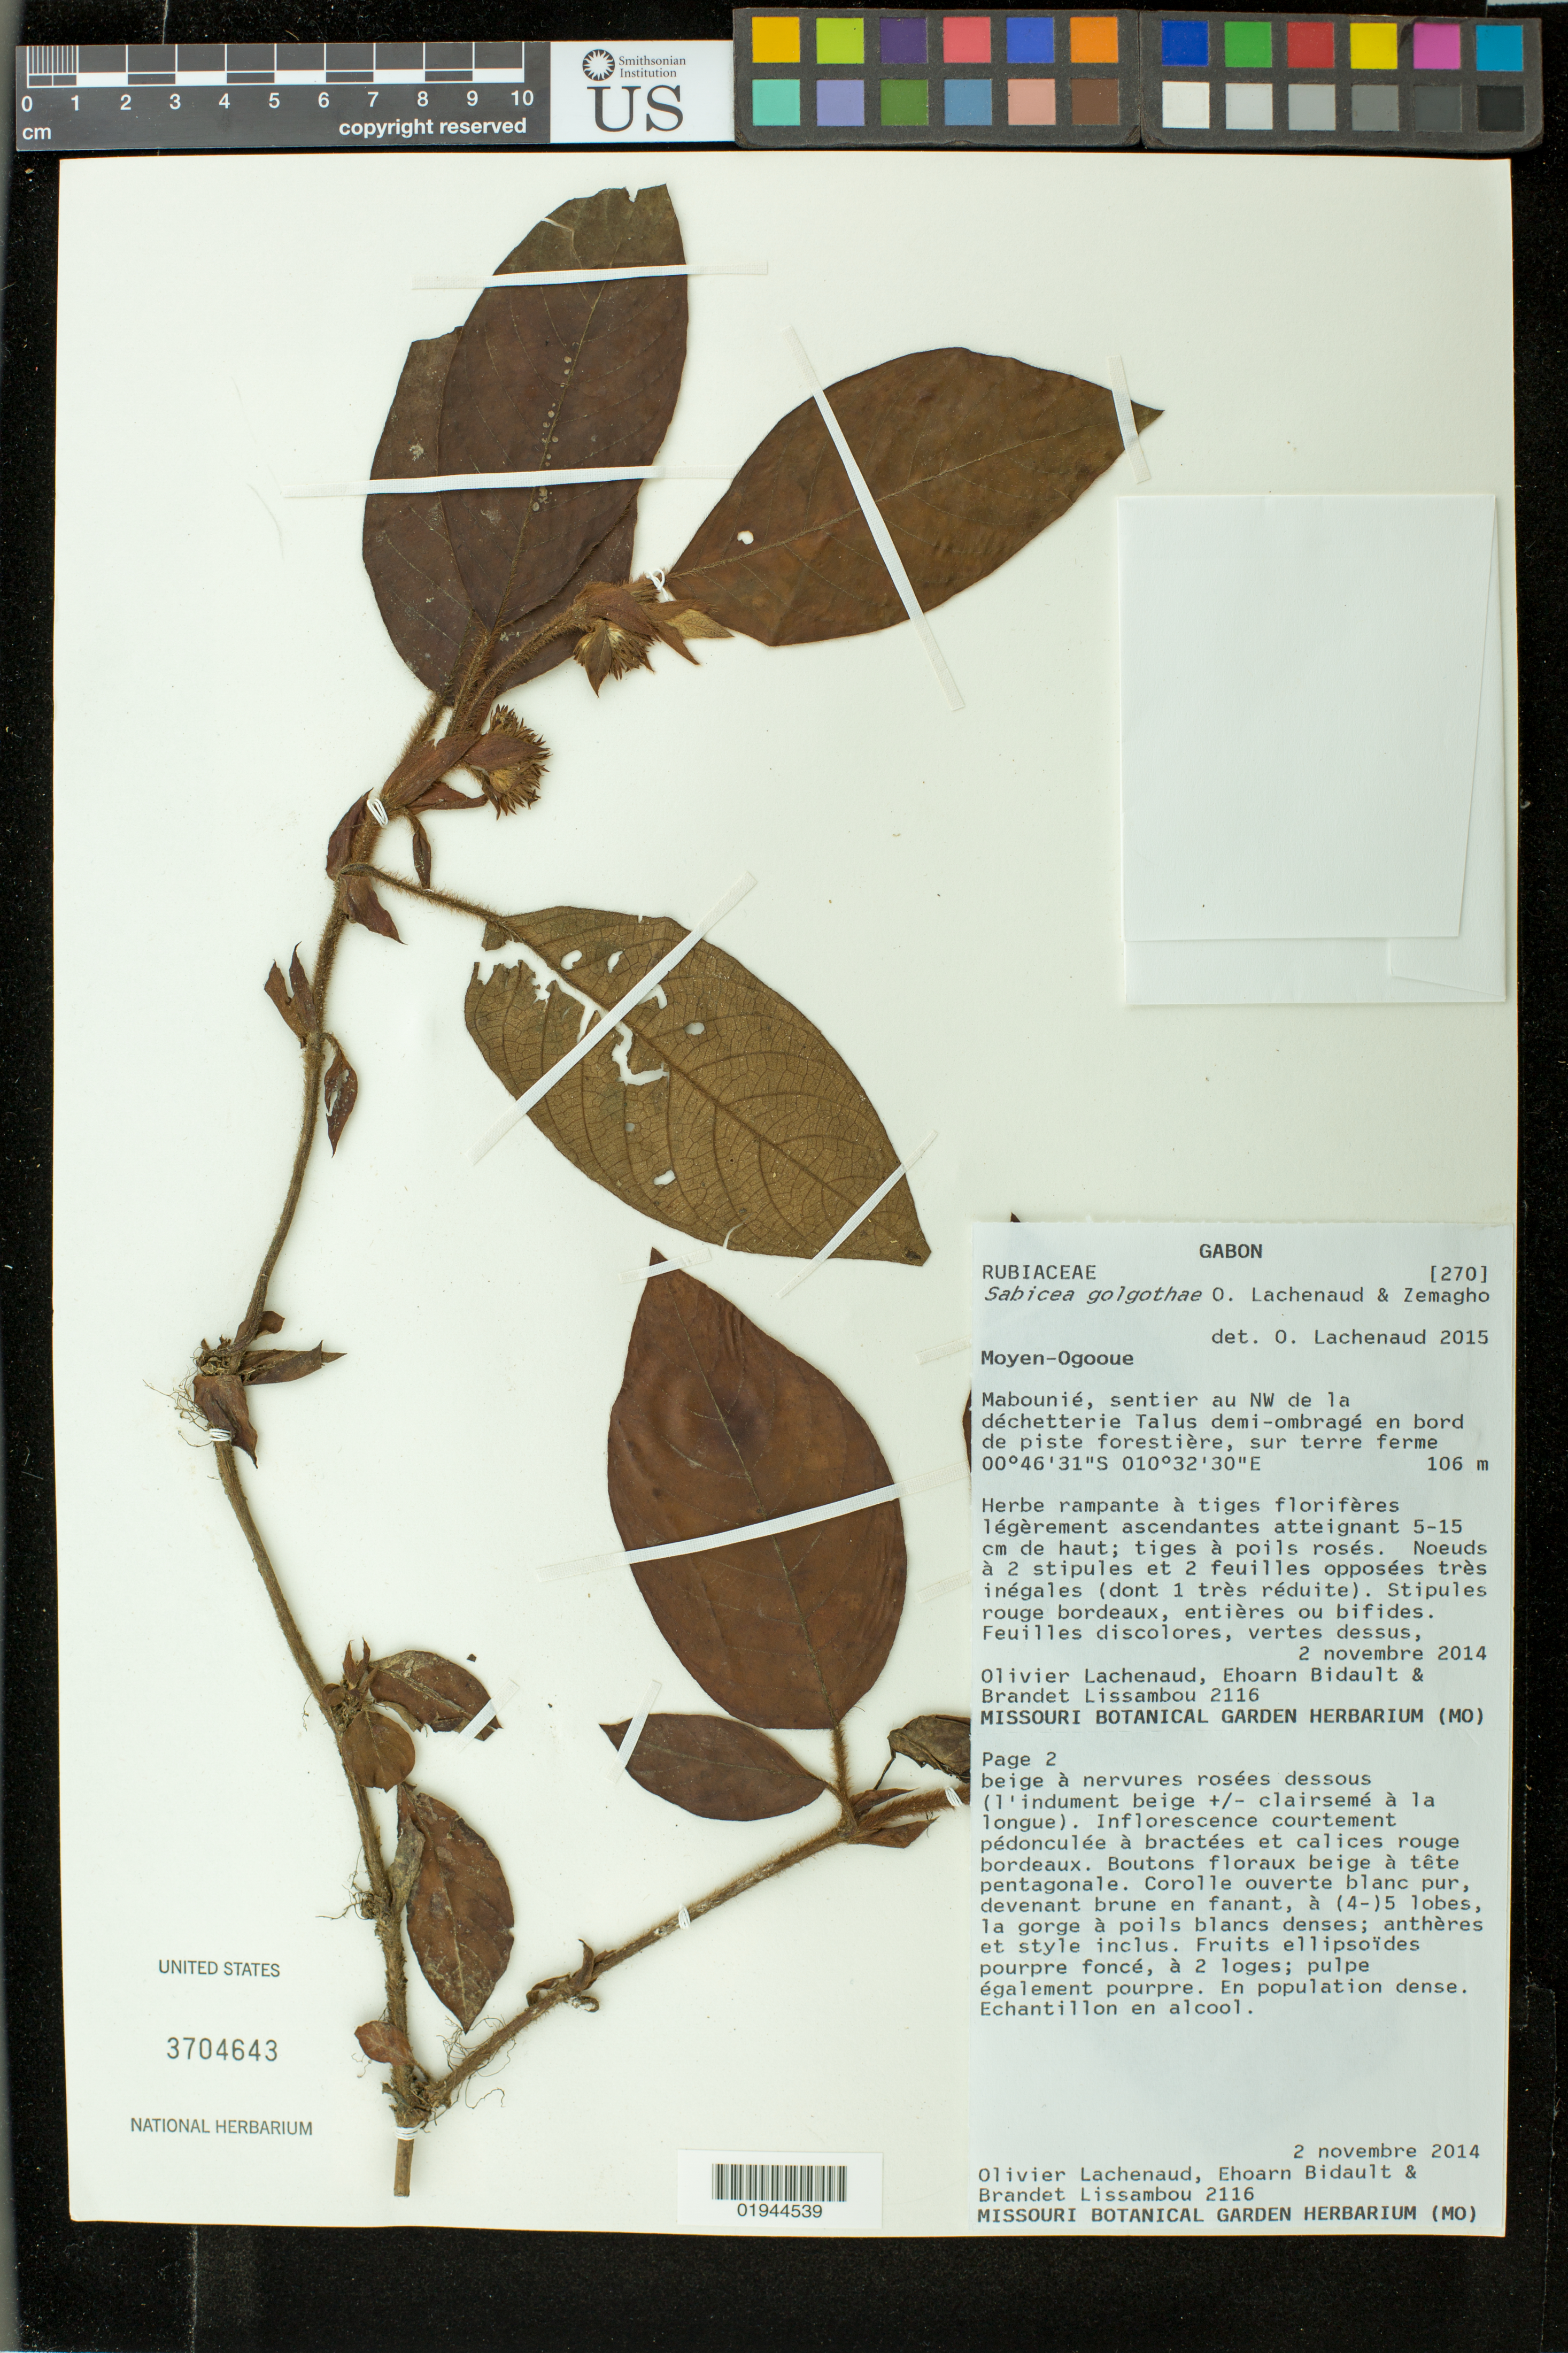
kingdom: Plantae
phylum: Tracheophyta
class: Magnoliopsida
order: Gentianales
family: Rubiaceae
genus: Sabicea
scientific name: Sabicea golgothae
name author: Lachenaud & Zemagho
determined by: Lachenaud, O.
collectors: O. Lachenaud, E. Bidault & B. Lissambou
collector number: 2116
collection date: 2014-11-02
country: Gabon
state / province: Moyen-Ogooué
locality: Mabounie, sentier au NW de la dechetterie Talus demi-ombrage en bord de piste forestiere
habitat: sur terra firme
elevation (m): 106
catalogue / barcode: US 3704643